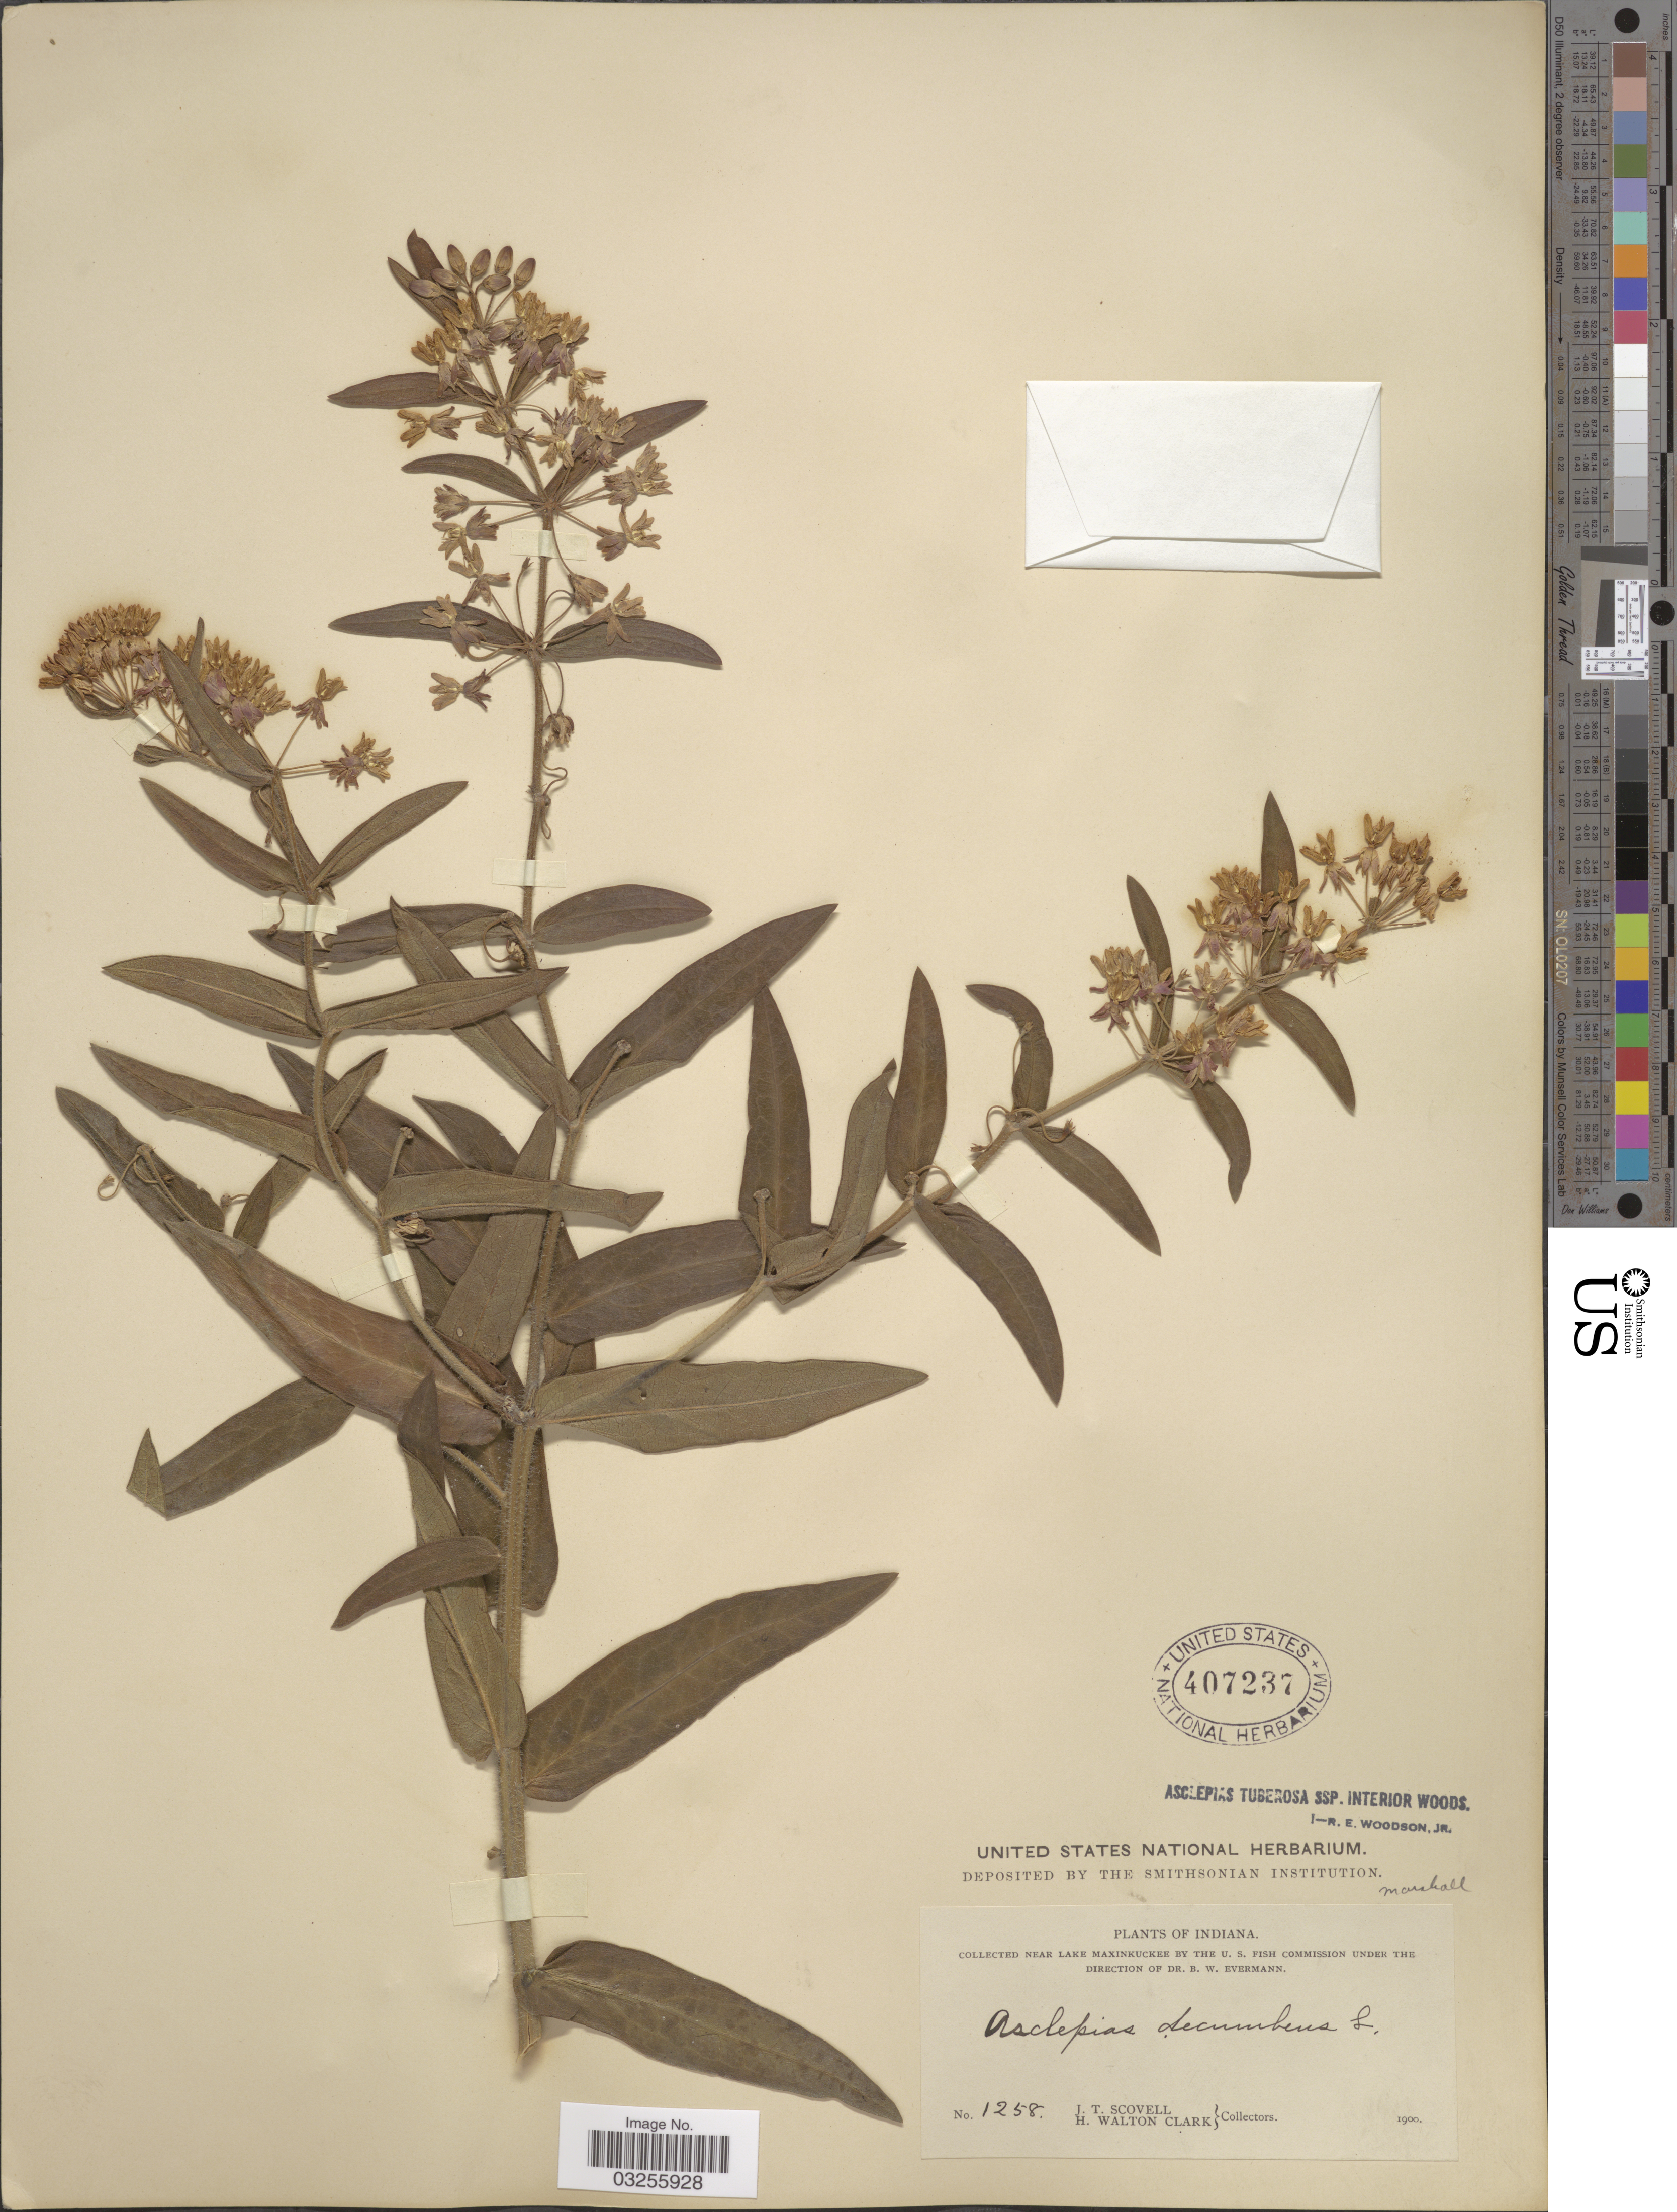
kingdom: Plantae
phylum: Tracheophyta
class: Magnoliopsida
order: Gentianales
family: Apocynaceae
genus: Asclepias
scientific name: Asclepias tuberosa subsp. interior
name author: Woodson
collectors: J. T. Scovell & H. W. Clark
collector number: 1258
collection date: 1900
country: United States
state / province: Indiana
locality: Near Lake Maxinkuckee.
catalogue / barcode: US 407237